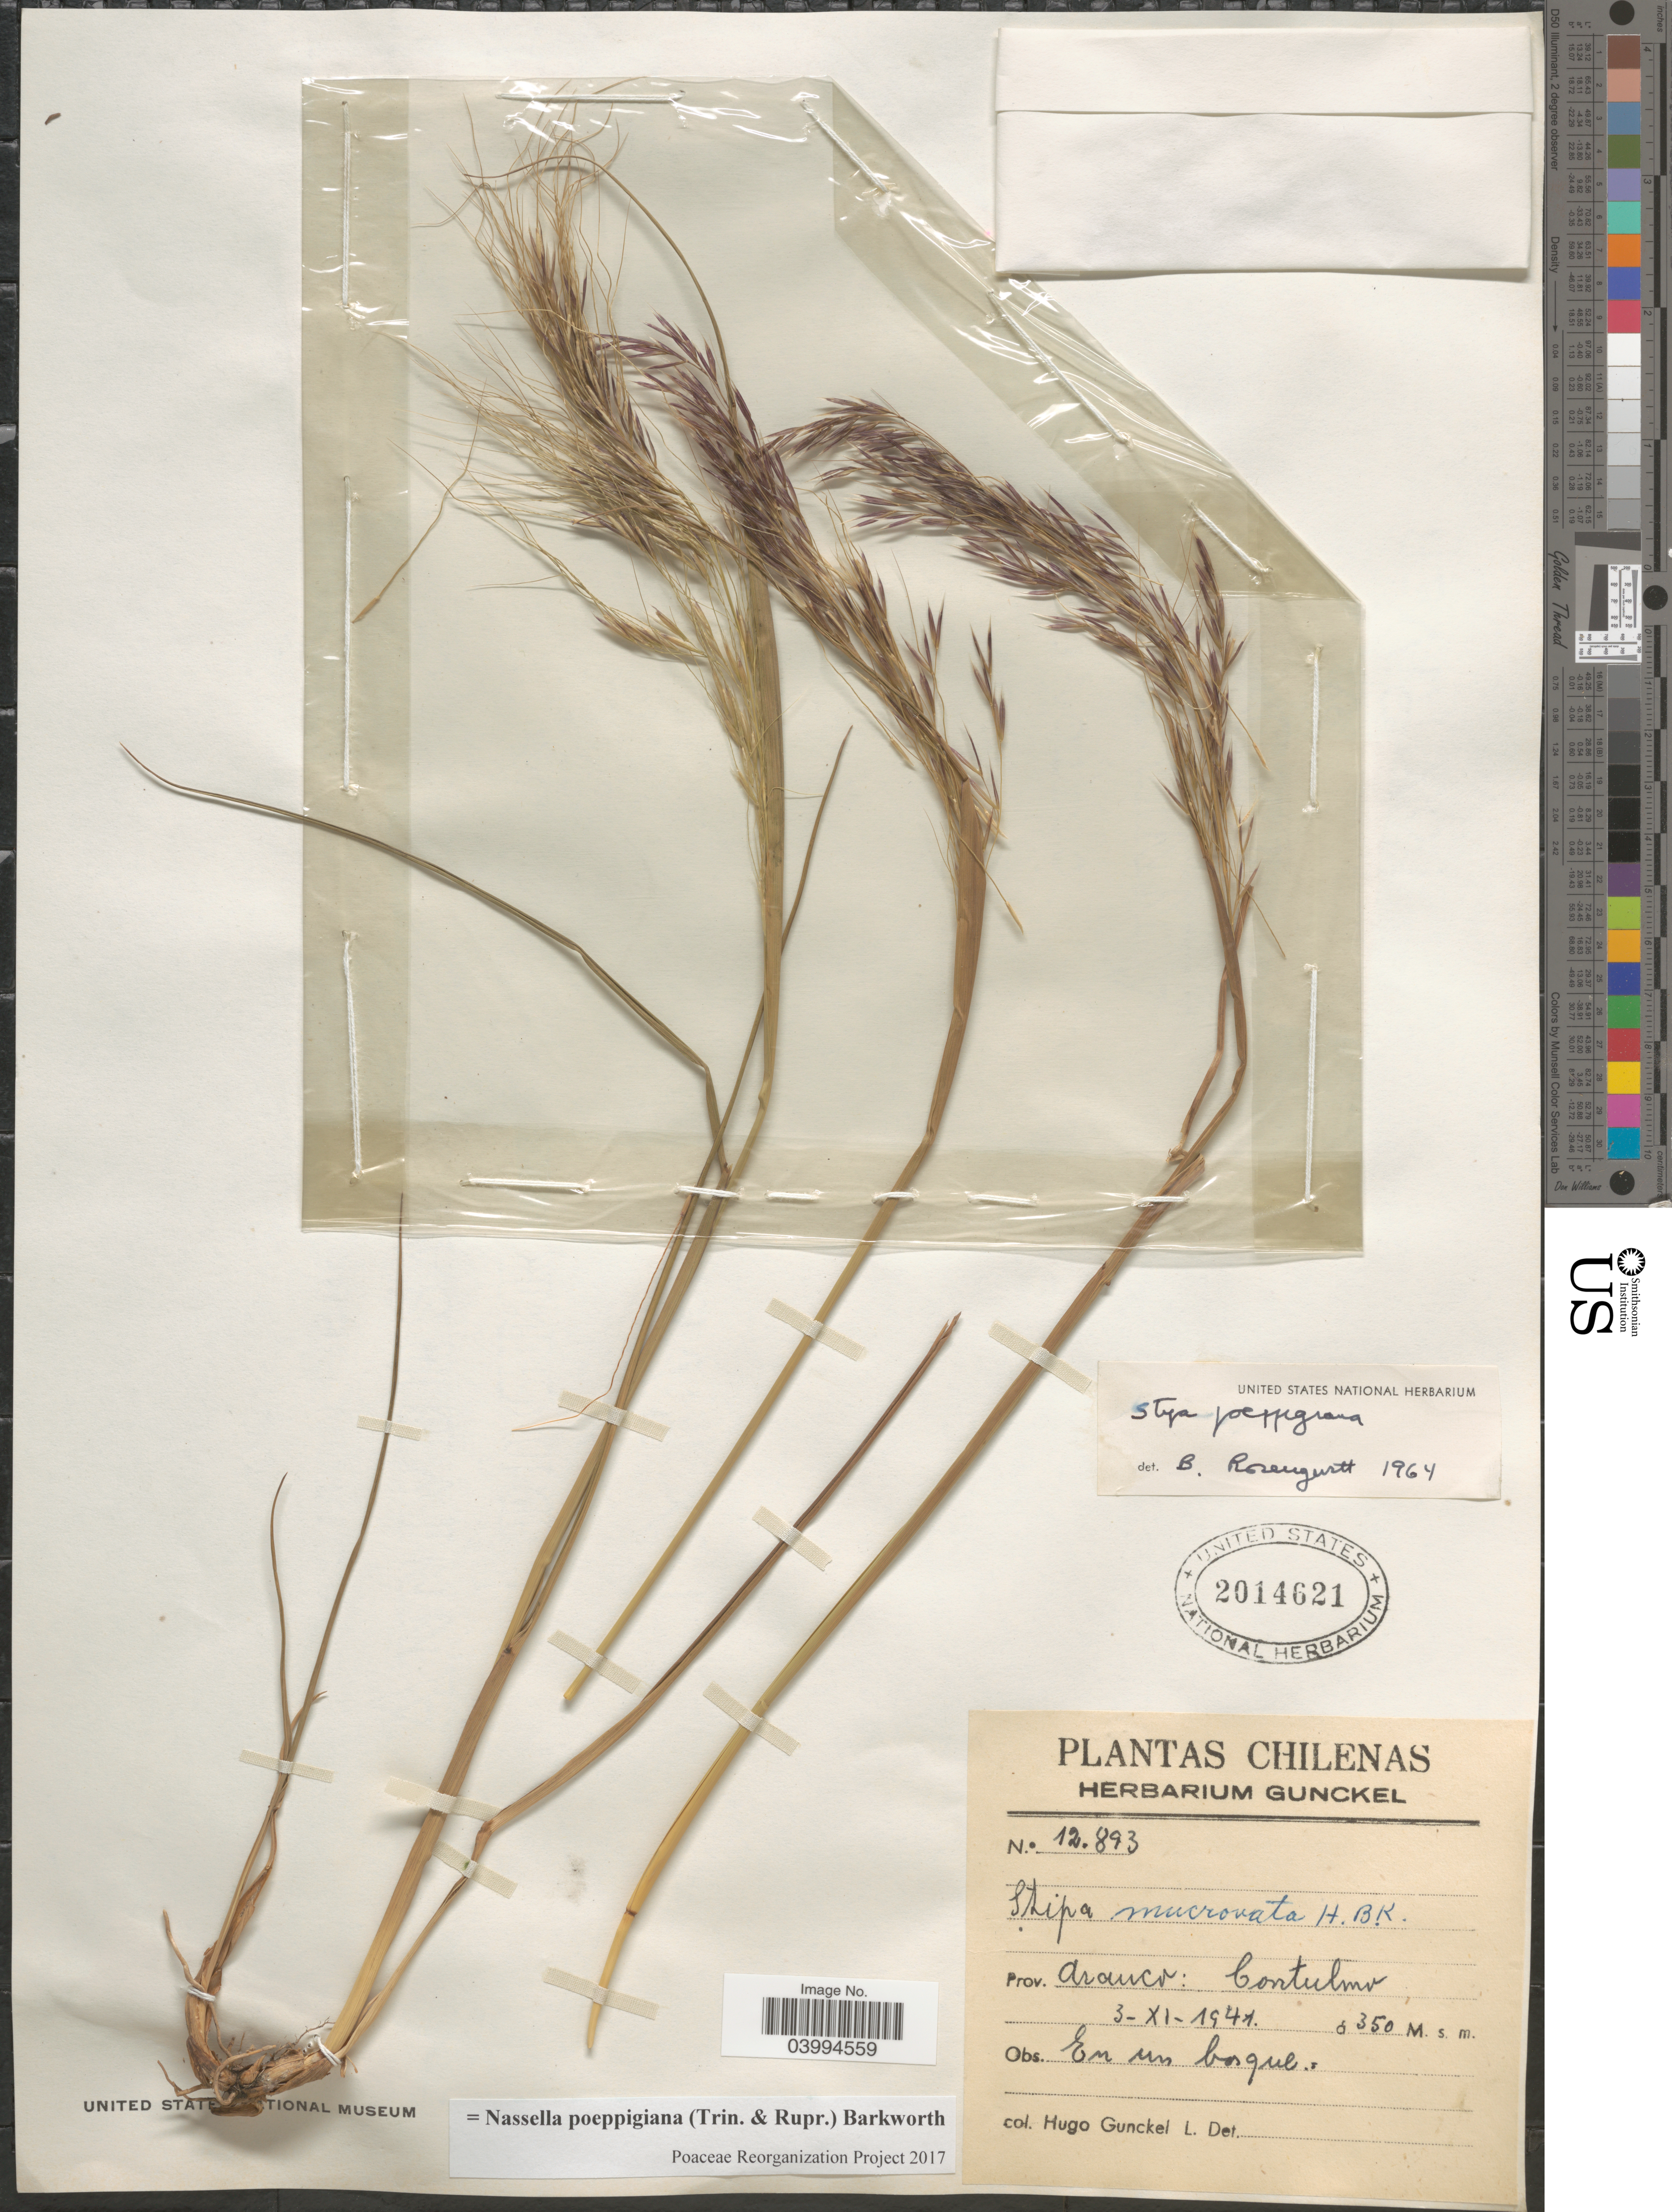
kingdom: Plantae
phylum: Tracheophyta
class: Liliopsida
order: Poales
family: Poaceae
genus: Nassella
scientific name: Nassella poeppigiana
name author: (Trin. & Rupr.) Barkworth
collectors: H. Gunckel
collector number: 12893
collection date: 1941-11-03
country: Chile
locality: Prov. Arauco: Contulmo.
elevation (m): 350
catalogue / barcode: US 2014621